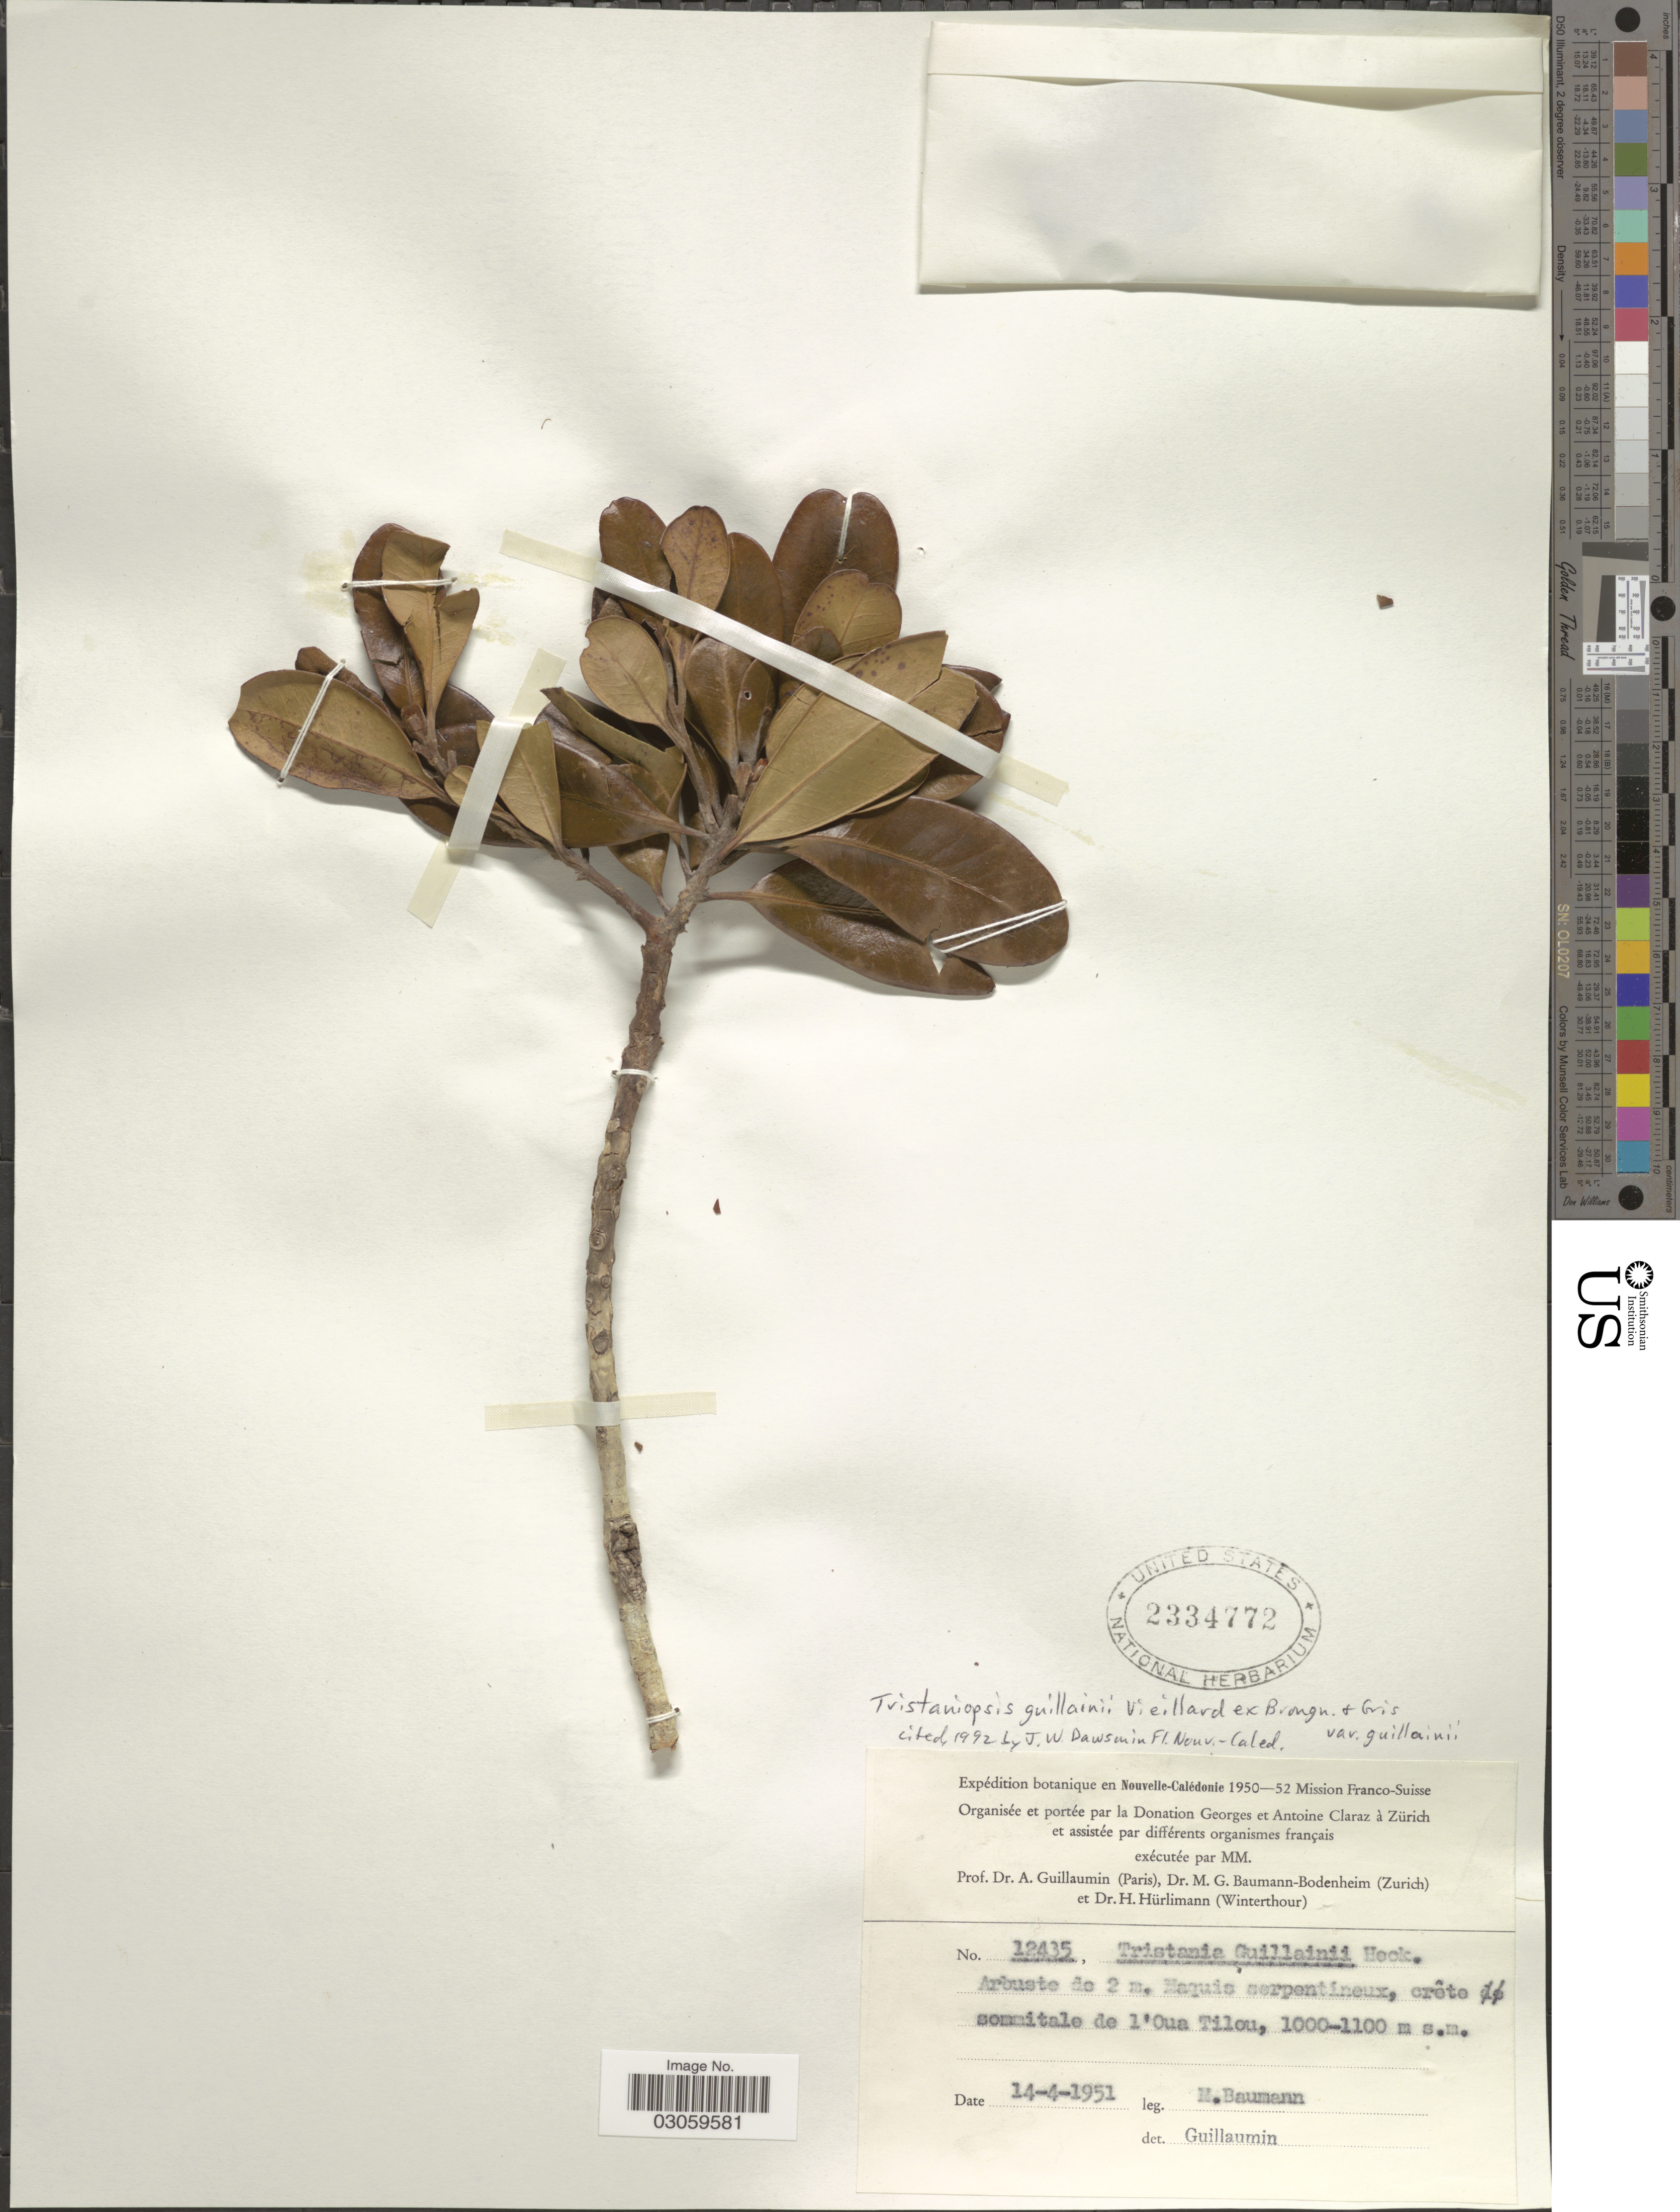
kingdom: Plantae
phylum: Tracheophyta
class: Magnoliopsida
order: Myrtales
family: Myrtaceae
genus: Tristaniopsis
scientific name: Tristaniopsis guillainii var. guillainii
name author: Vieill. ex Brongn. & Gris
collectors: M. G. Baumann-Bodenheim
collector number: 12435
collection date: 1951-04-14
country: New Caledonia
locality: Nouvelle-Calédonie. Maquis serpentineux, crête sommitale de l'Oua Tilou.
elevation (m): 1000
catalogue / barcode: US 2334772